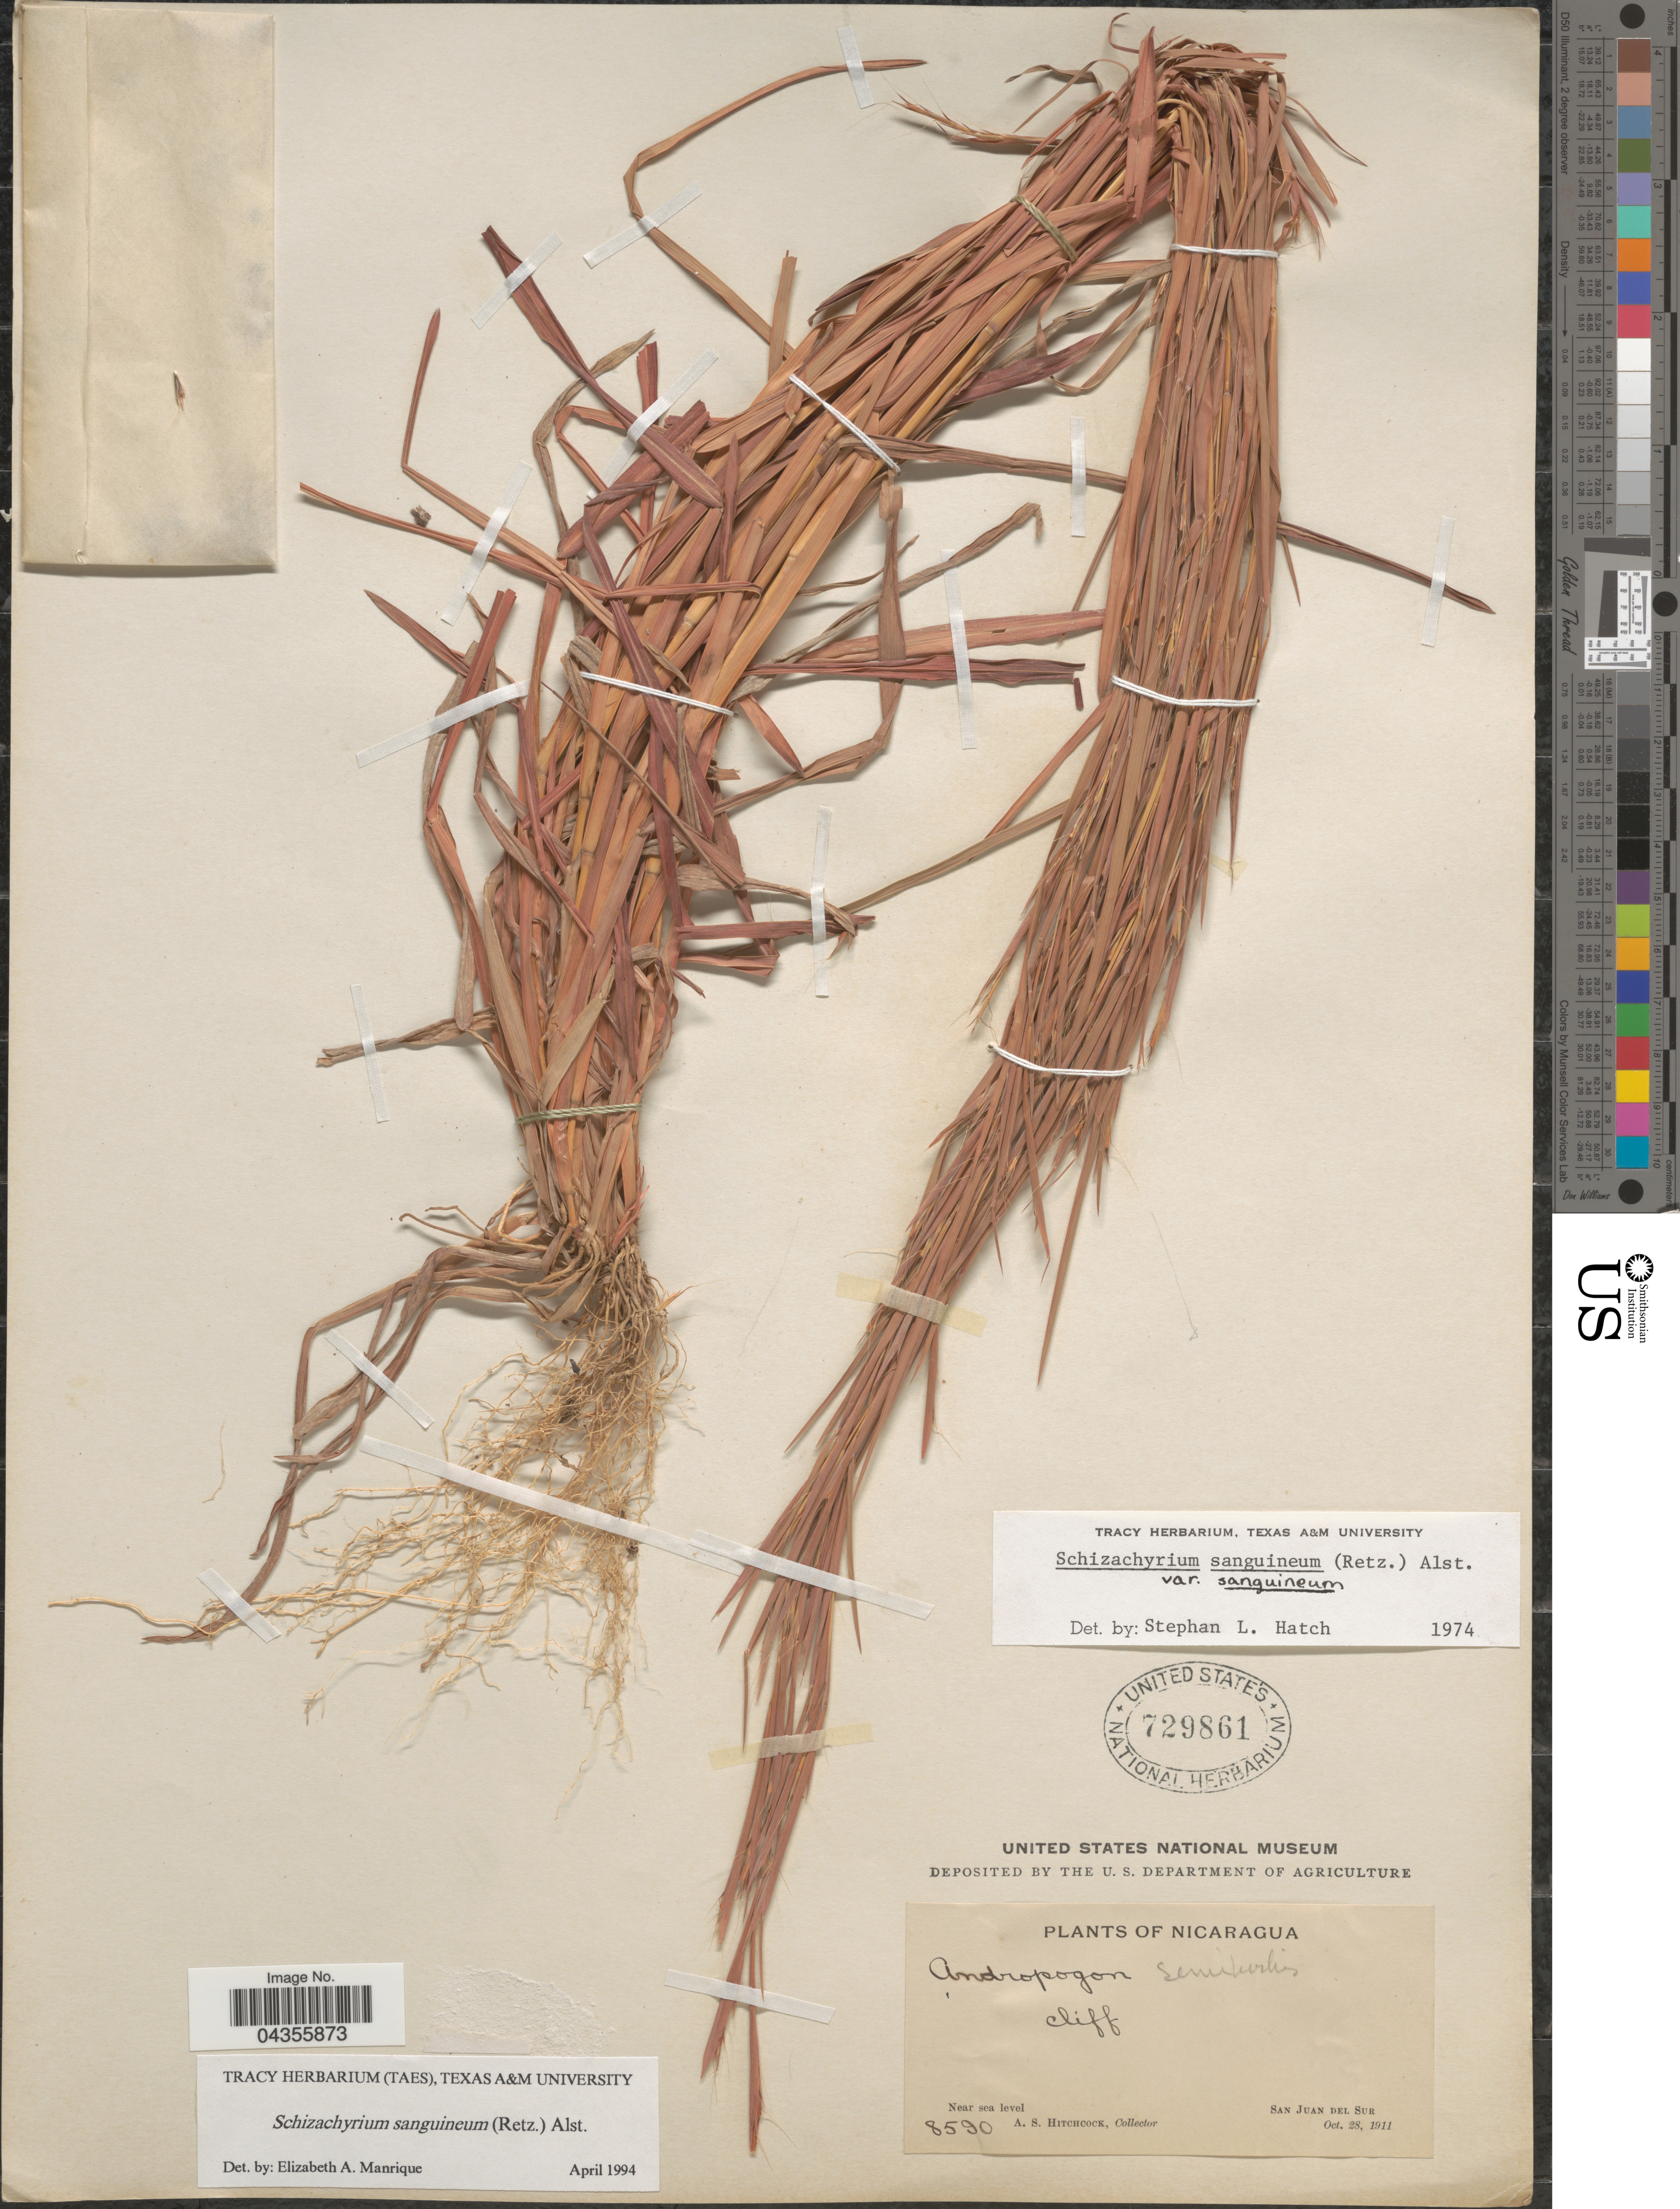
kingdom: Plantae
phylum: Tracheophyta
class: Liliopsida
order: Poales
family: Poaceae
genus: Schizachyrium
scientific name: Schizachyrium sanguineum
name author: (Retz.) Alston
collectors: A. S. Hitchcock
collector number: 8590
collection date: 1911-10-28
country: Nicaragua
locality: San Juan del Sur.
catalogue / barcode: US 729861